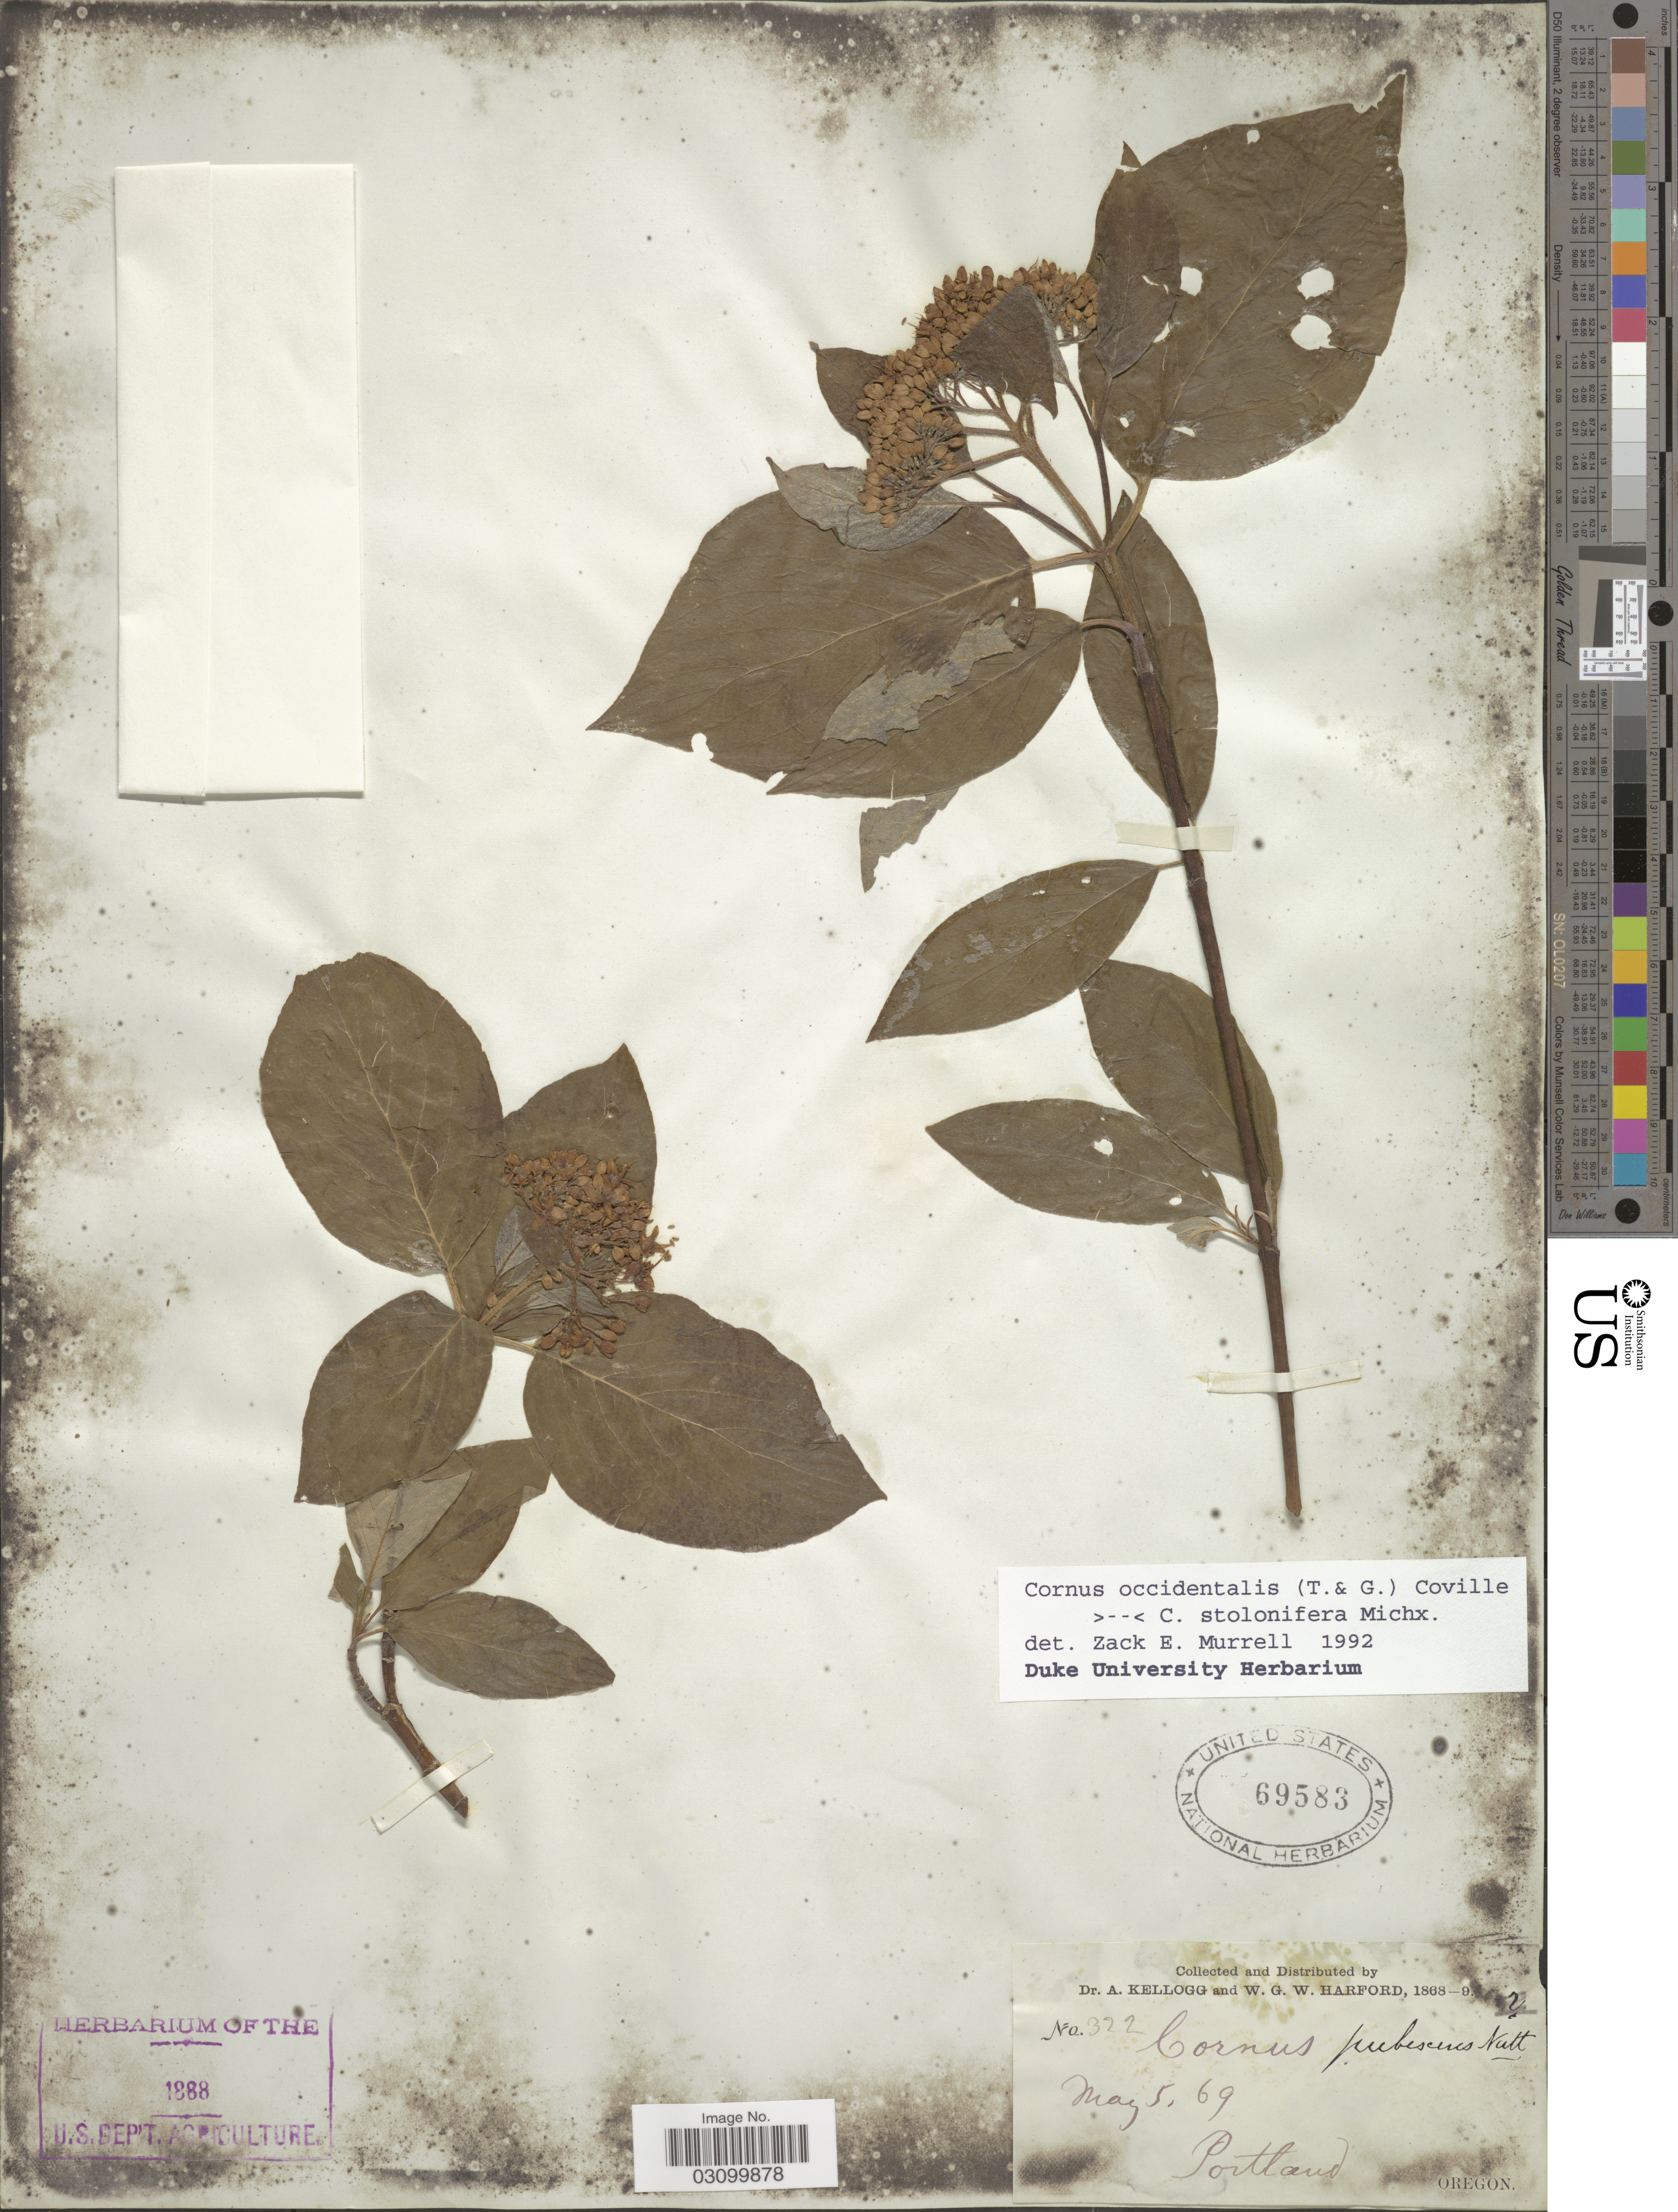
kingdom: Plantae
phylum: Tracheophyta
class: Magnoliopsida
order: Cornales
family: Cornaceae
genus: Cornus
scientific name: Cornus sp.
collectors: A. Kellogg & W. G. W. Harford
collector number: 322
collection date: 1869-05-05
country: United States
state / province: Oregon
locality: Portland.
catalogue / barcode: US 69583